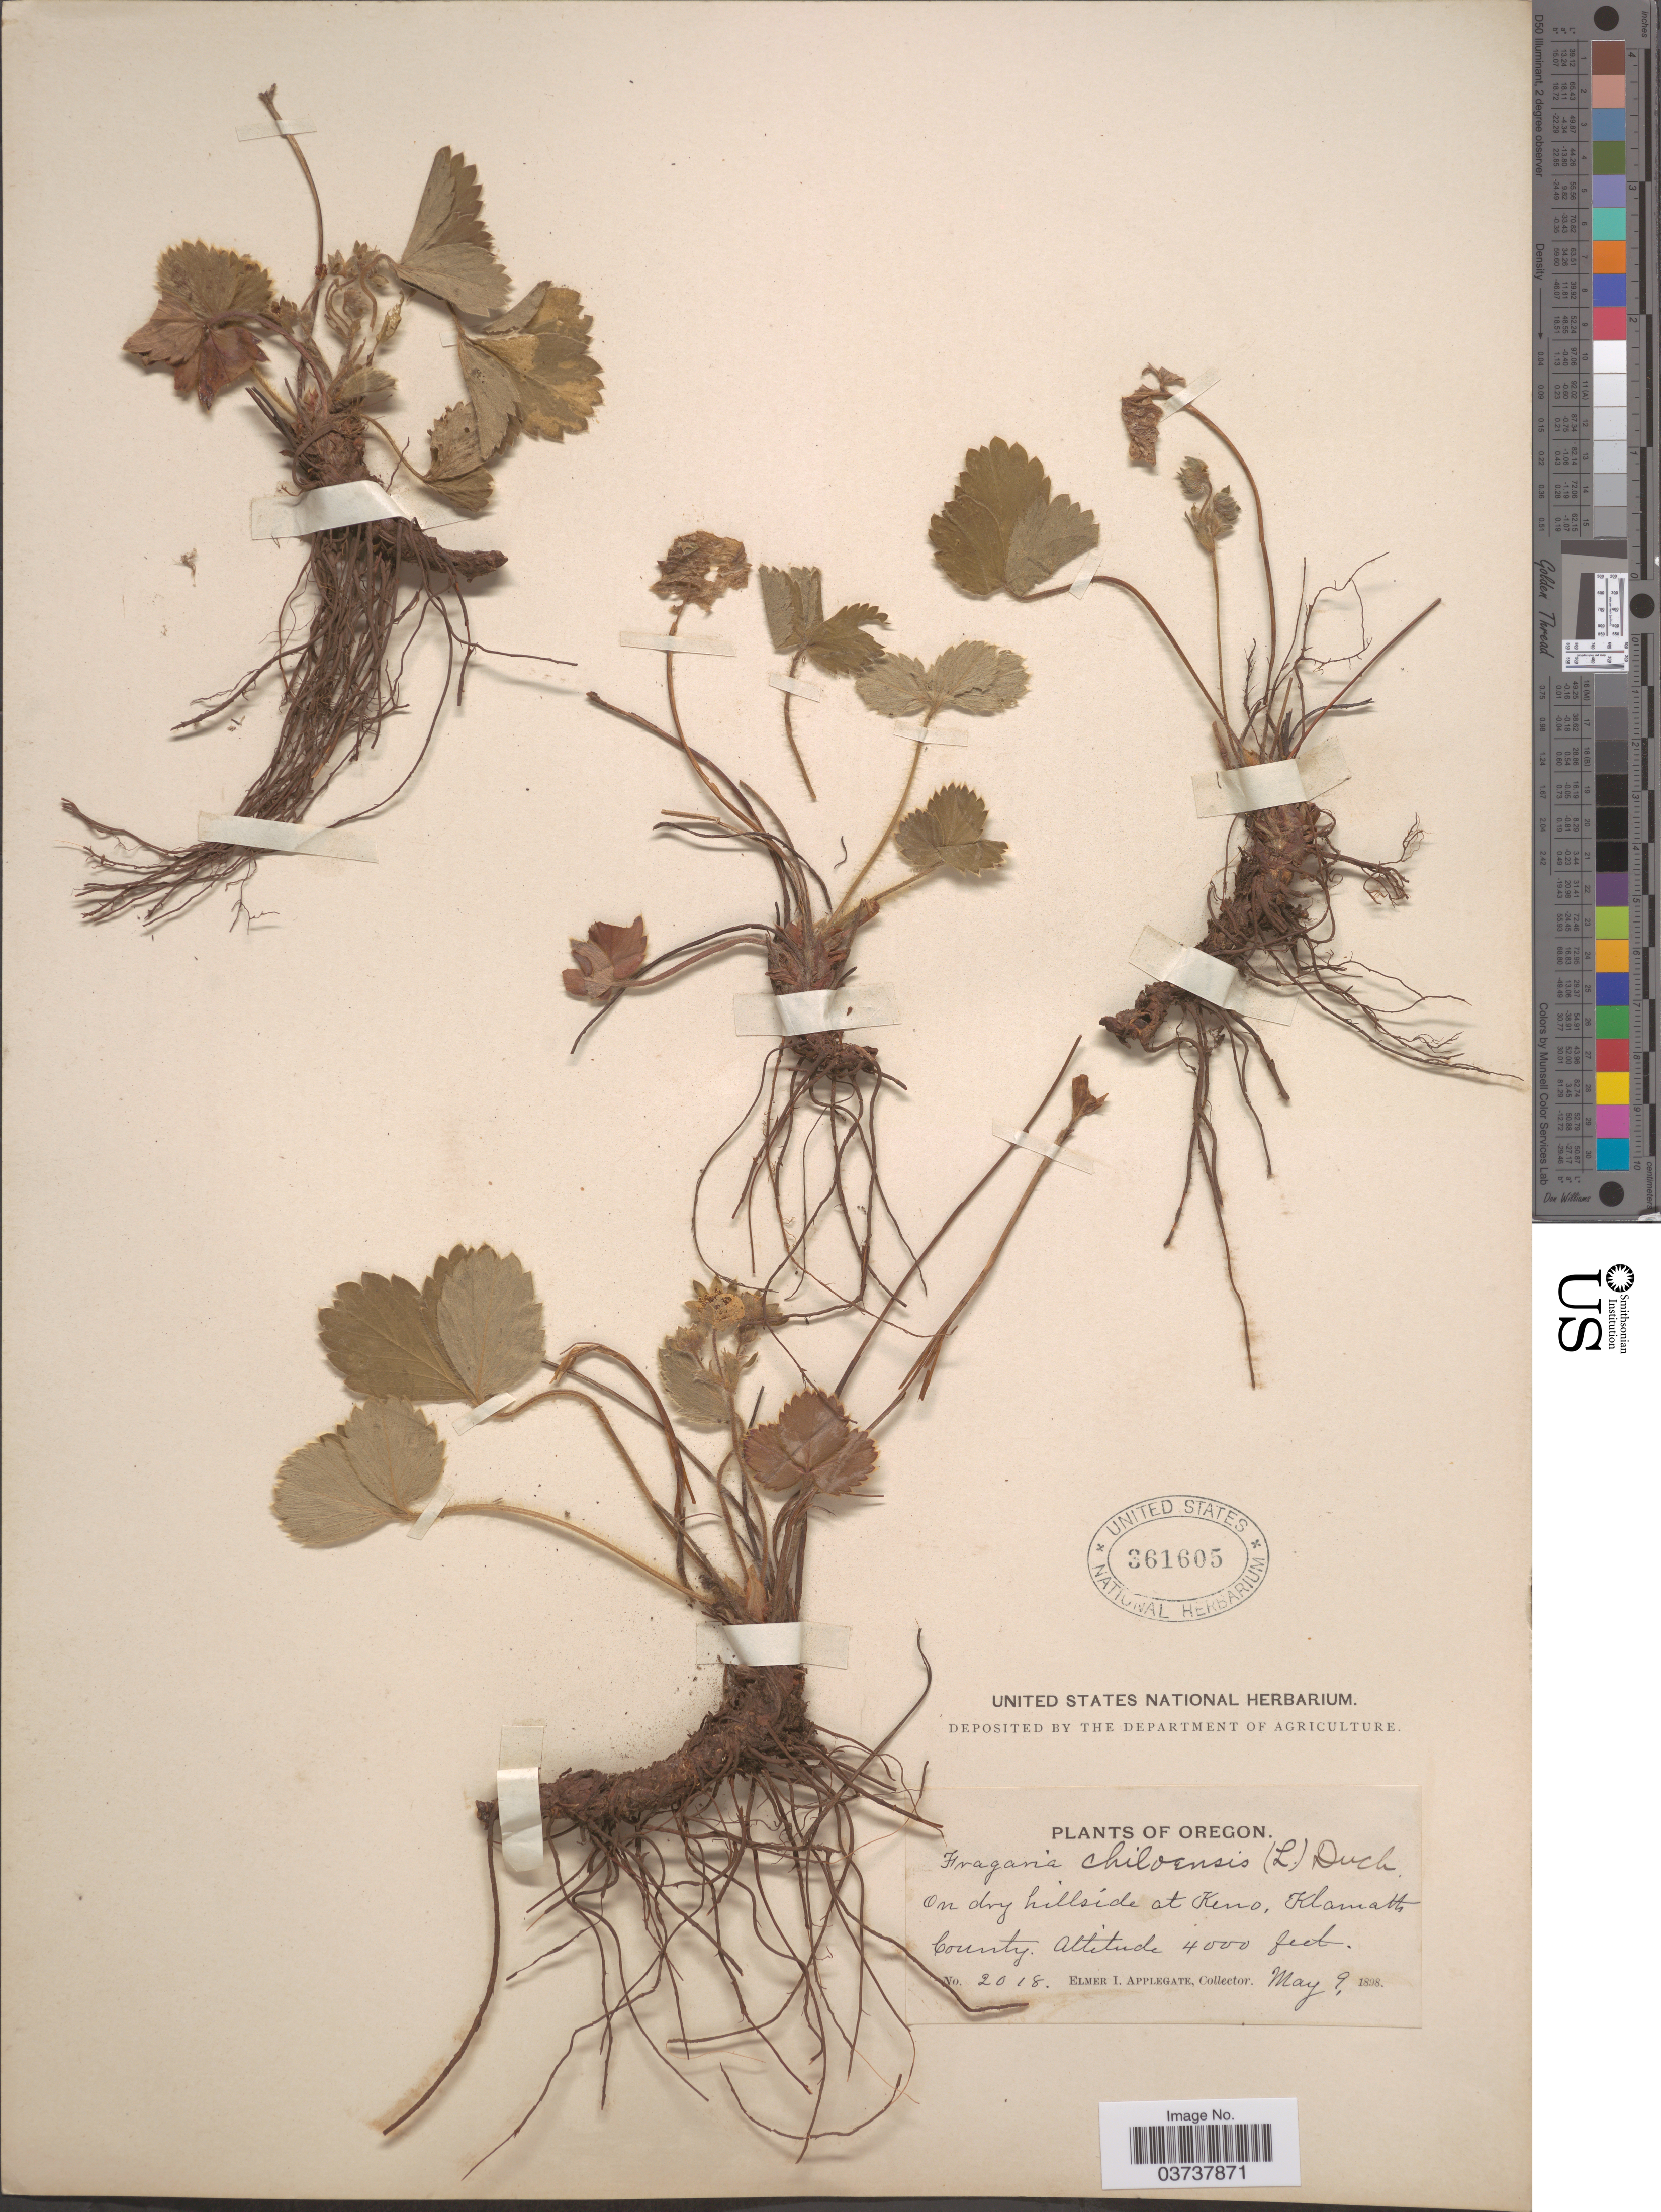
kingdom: Plantae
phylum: Tracheophyta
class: Magnoliopsida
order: Rosales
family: Rosaceae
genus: Fragaria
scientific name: Fragaria virginiana subsp. glauca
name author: (S. Watson) Staudt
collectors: E. I. Applegate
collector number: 2018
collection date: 1898-05-09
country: United States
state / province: Oregon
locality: On dry hillside at Keno, Klamath County.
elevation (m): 1219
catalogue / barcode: US 361605